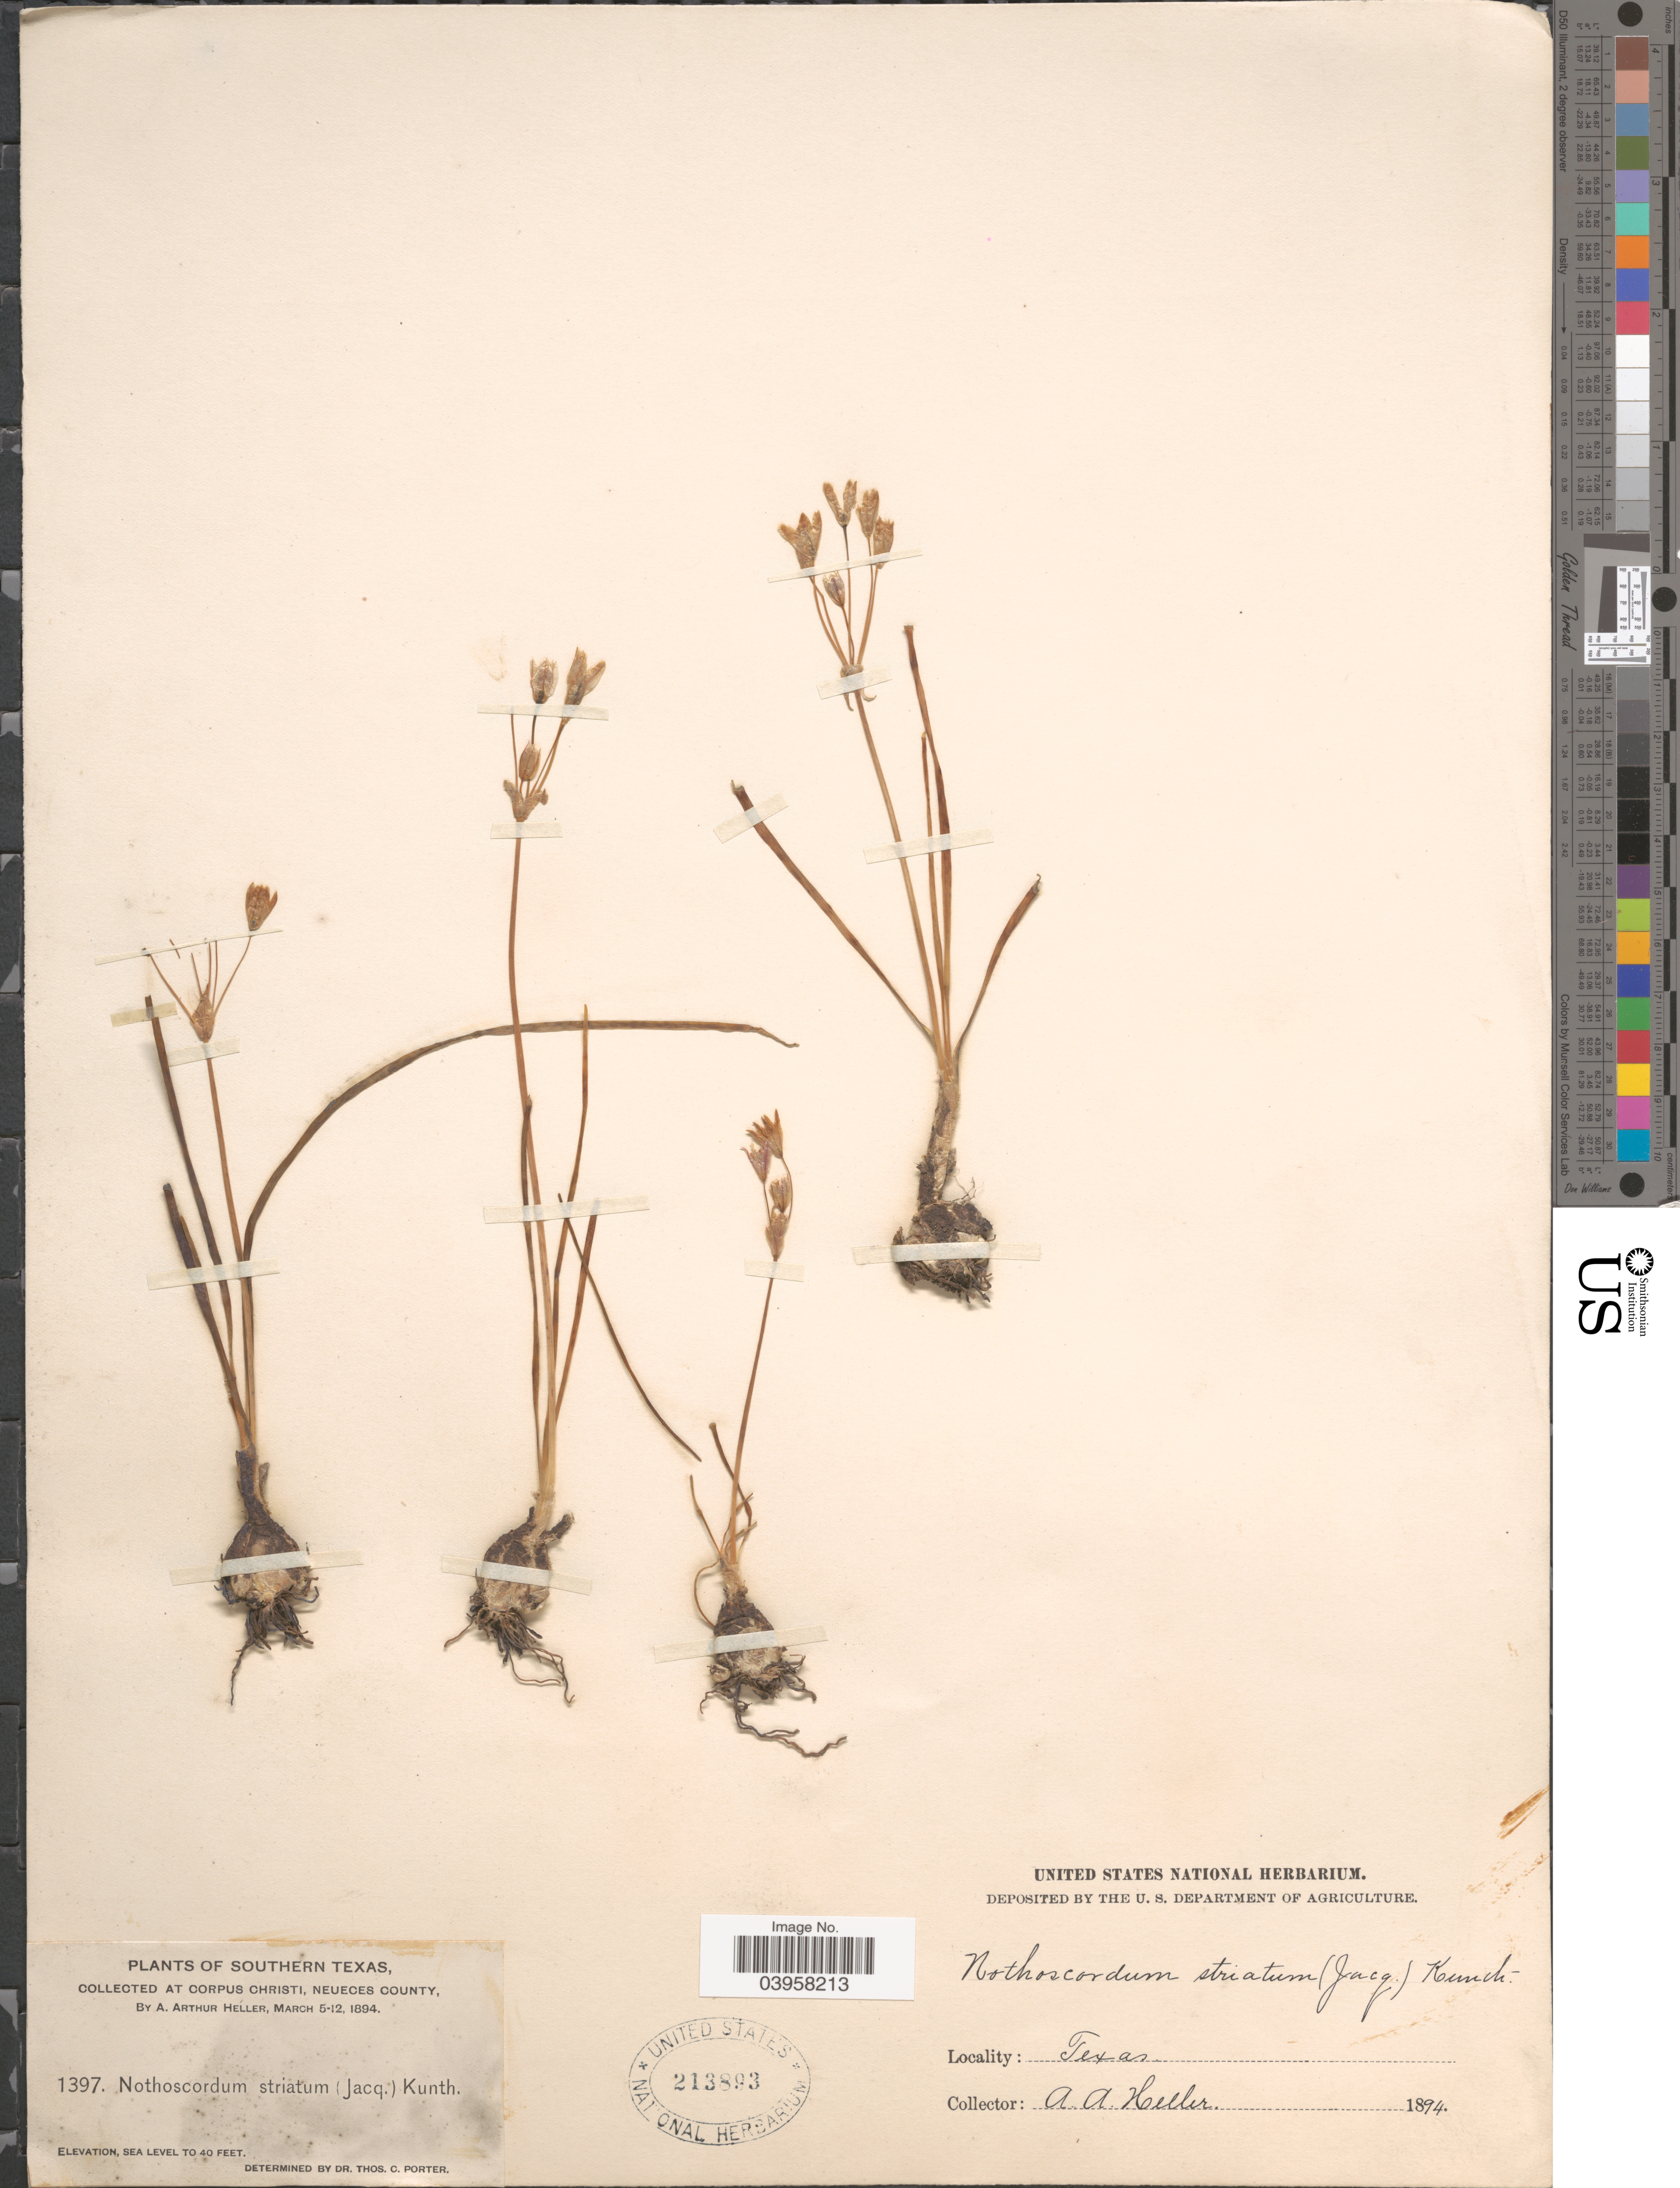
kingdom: Plantae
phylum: Tracheophyta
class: Liliopsida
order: Asparagales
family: Amaryllidaceae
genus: Nothoscordum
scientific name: Nothoscordum bivalve var. bivalve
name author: (L.) Britton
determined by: Strong, Mark T., (BOT), Smithsonian Institution - National Museum of Natural History (UNITED STATES)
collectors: A. A. Heller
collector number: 1397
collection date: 1894-03-05/1894-03-12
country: United States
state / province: Texas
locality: Southern Texas. At Corpus Christi, Neueces County.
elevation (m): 0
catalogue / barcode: US 213893